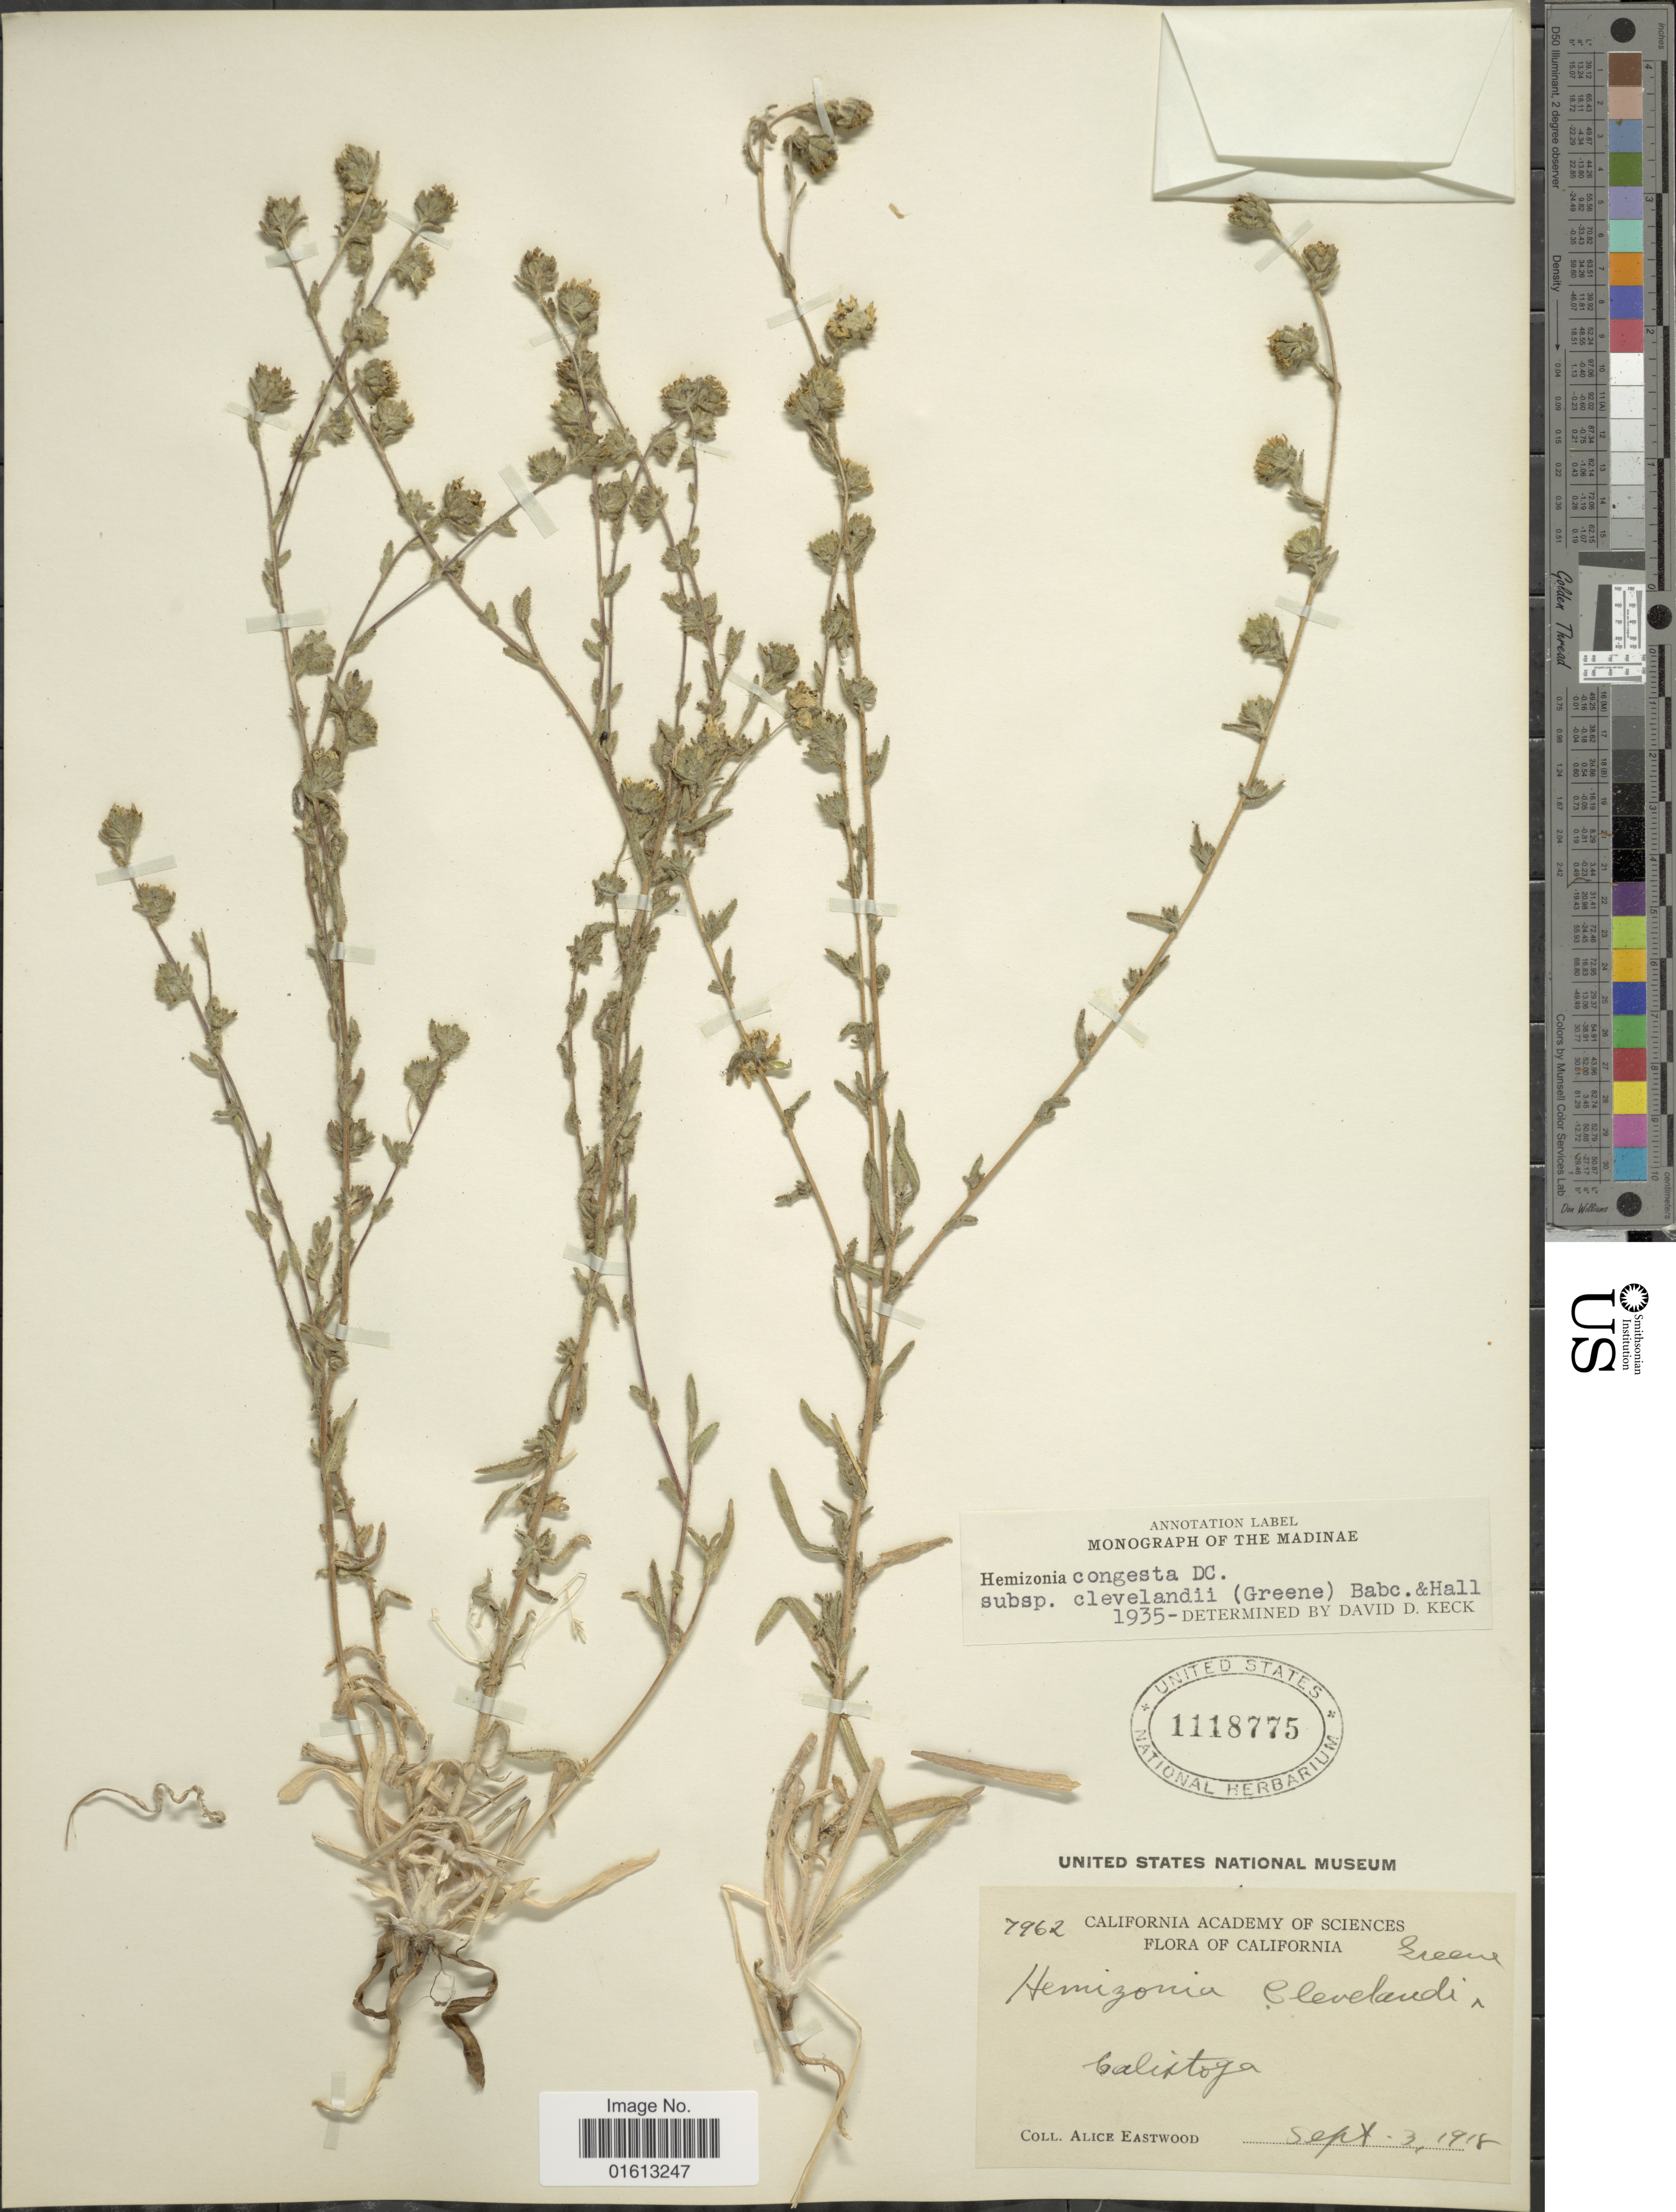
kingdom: Plantae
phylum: Tracheophyta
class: Magnoliopsida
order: Asterales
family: Asteraceae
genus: Hemizonia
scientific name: Hemizonia congesta subsp. clevelandii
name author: (Greene) Babc. & H.M. Hall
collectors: A. Eastwood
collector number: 7962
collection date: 1918-09-03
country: United States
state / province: California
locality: Calistoga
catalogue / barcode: US 1118775